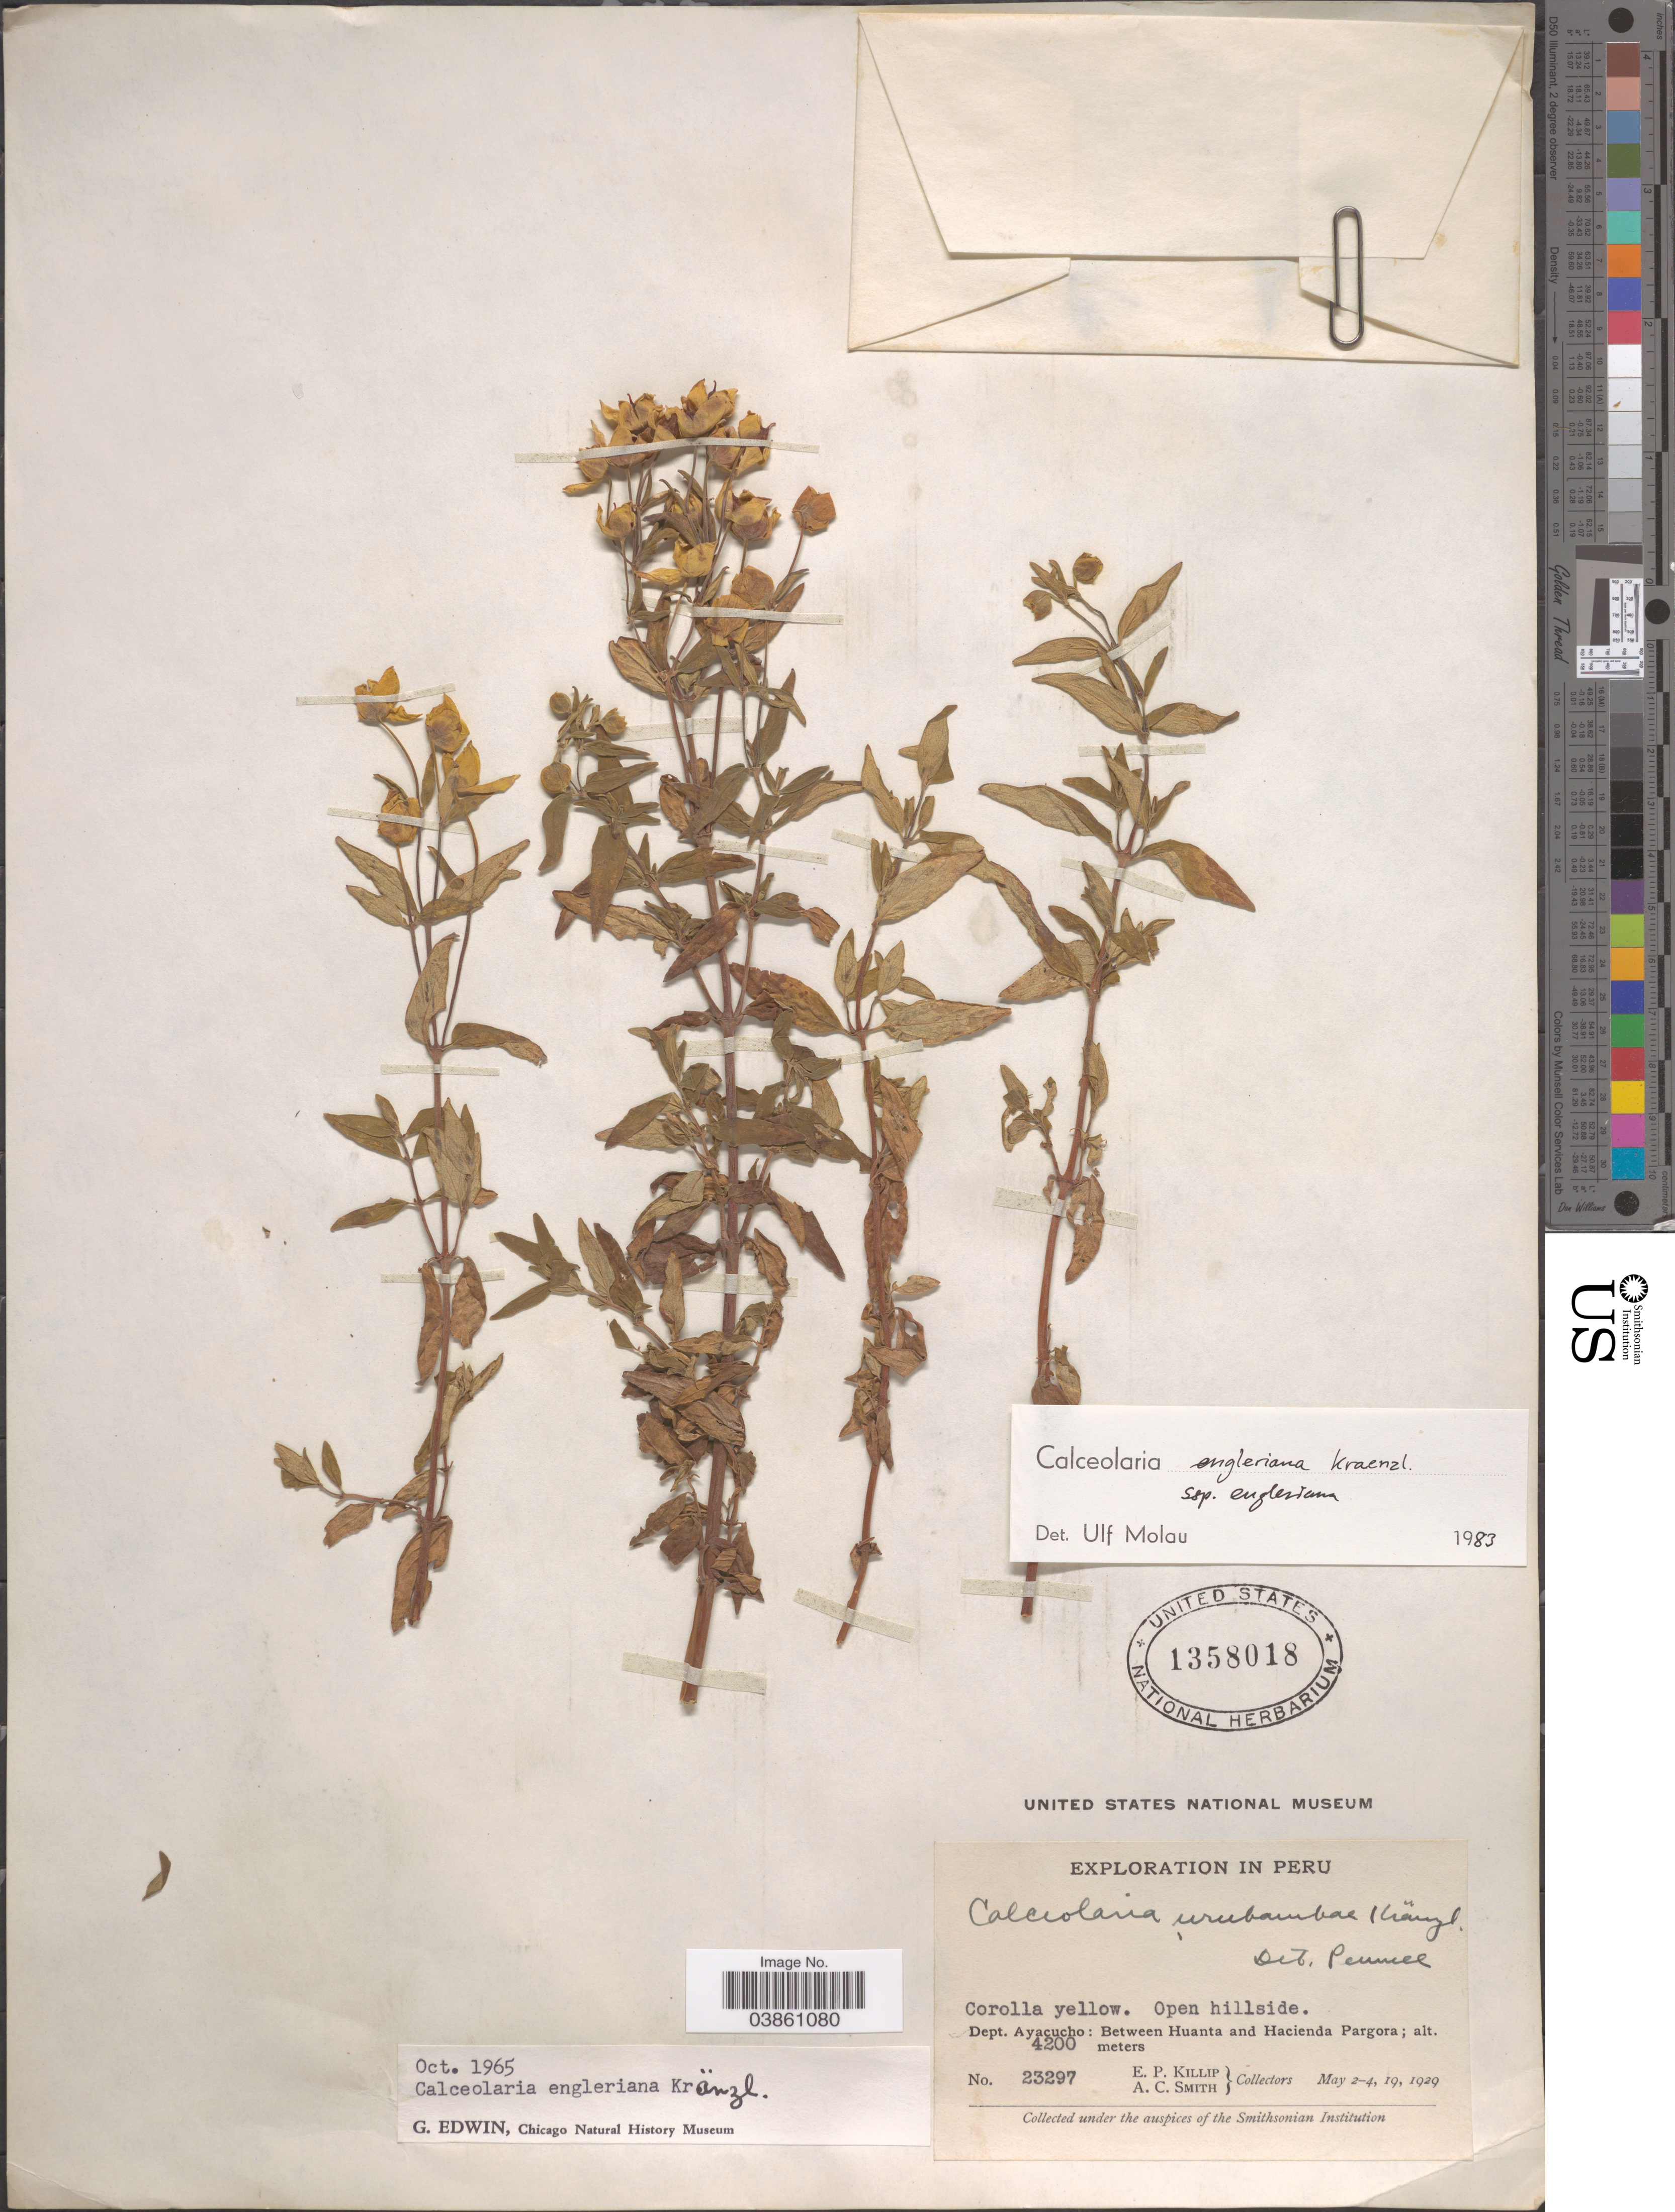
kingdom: Plantae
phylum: Tracheophyta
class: Magnoliopsida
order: Lamiales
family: Calceolariaceae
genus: Calceolaria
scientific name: Calceolaria engleriana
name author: Kraenzl.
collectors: E. P. Killip & A. C. Smith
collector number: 23297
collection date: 1929-05-02/1929-05-19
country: Peru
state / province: Ayacucho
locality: Dept. Ayacucho: Between Huanta and Hacienda Pargora.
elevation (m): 4200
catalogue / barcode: US 1358018